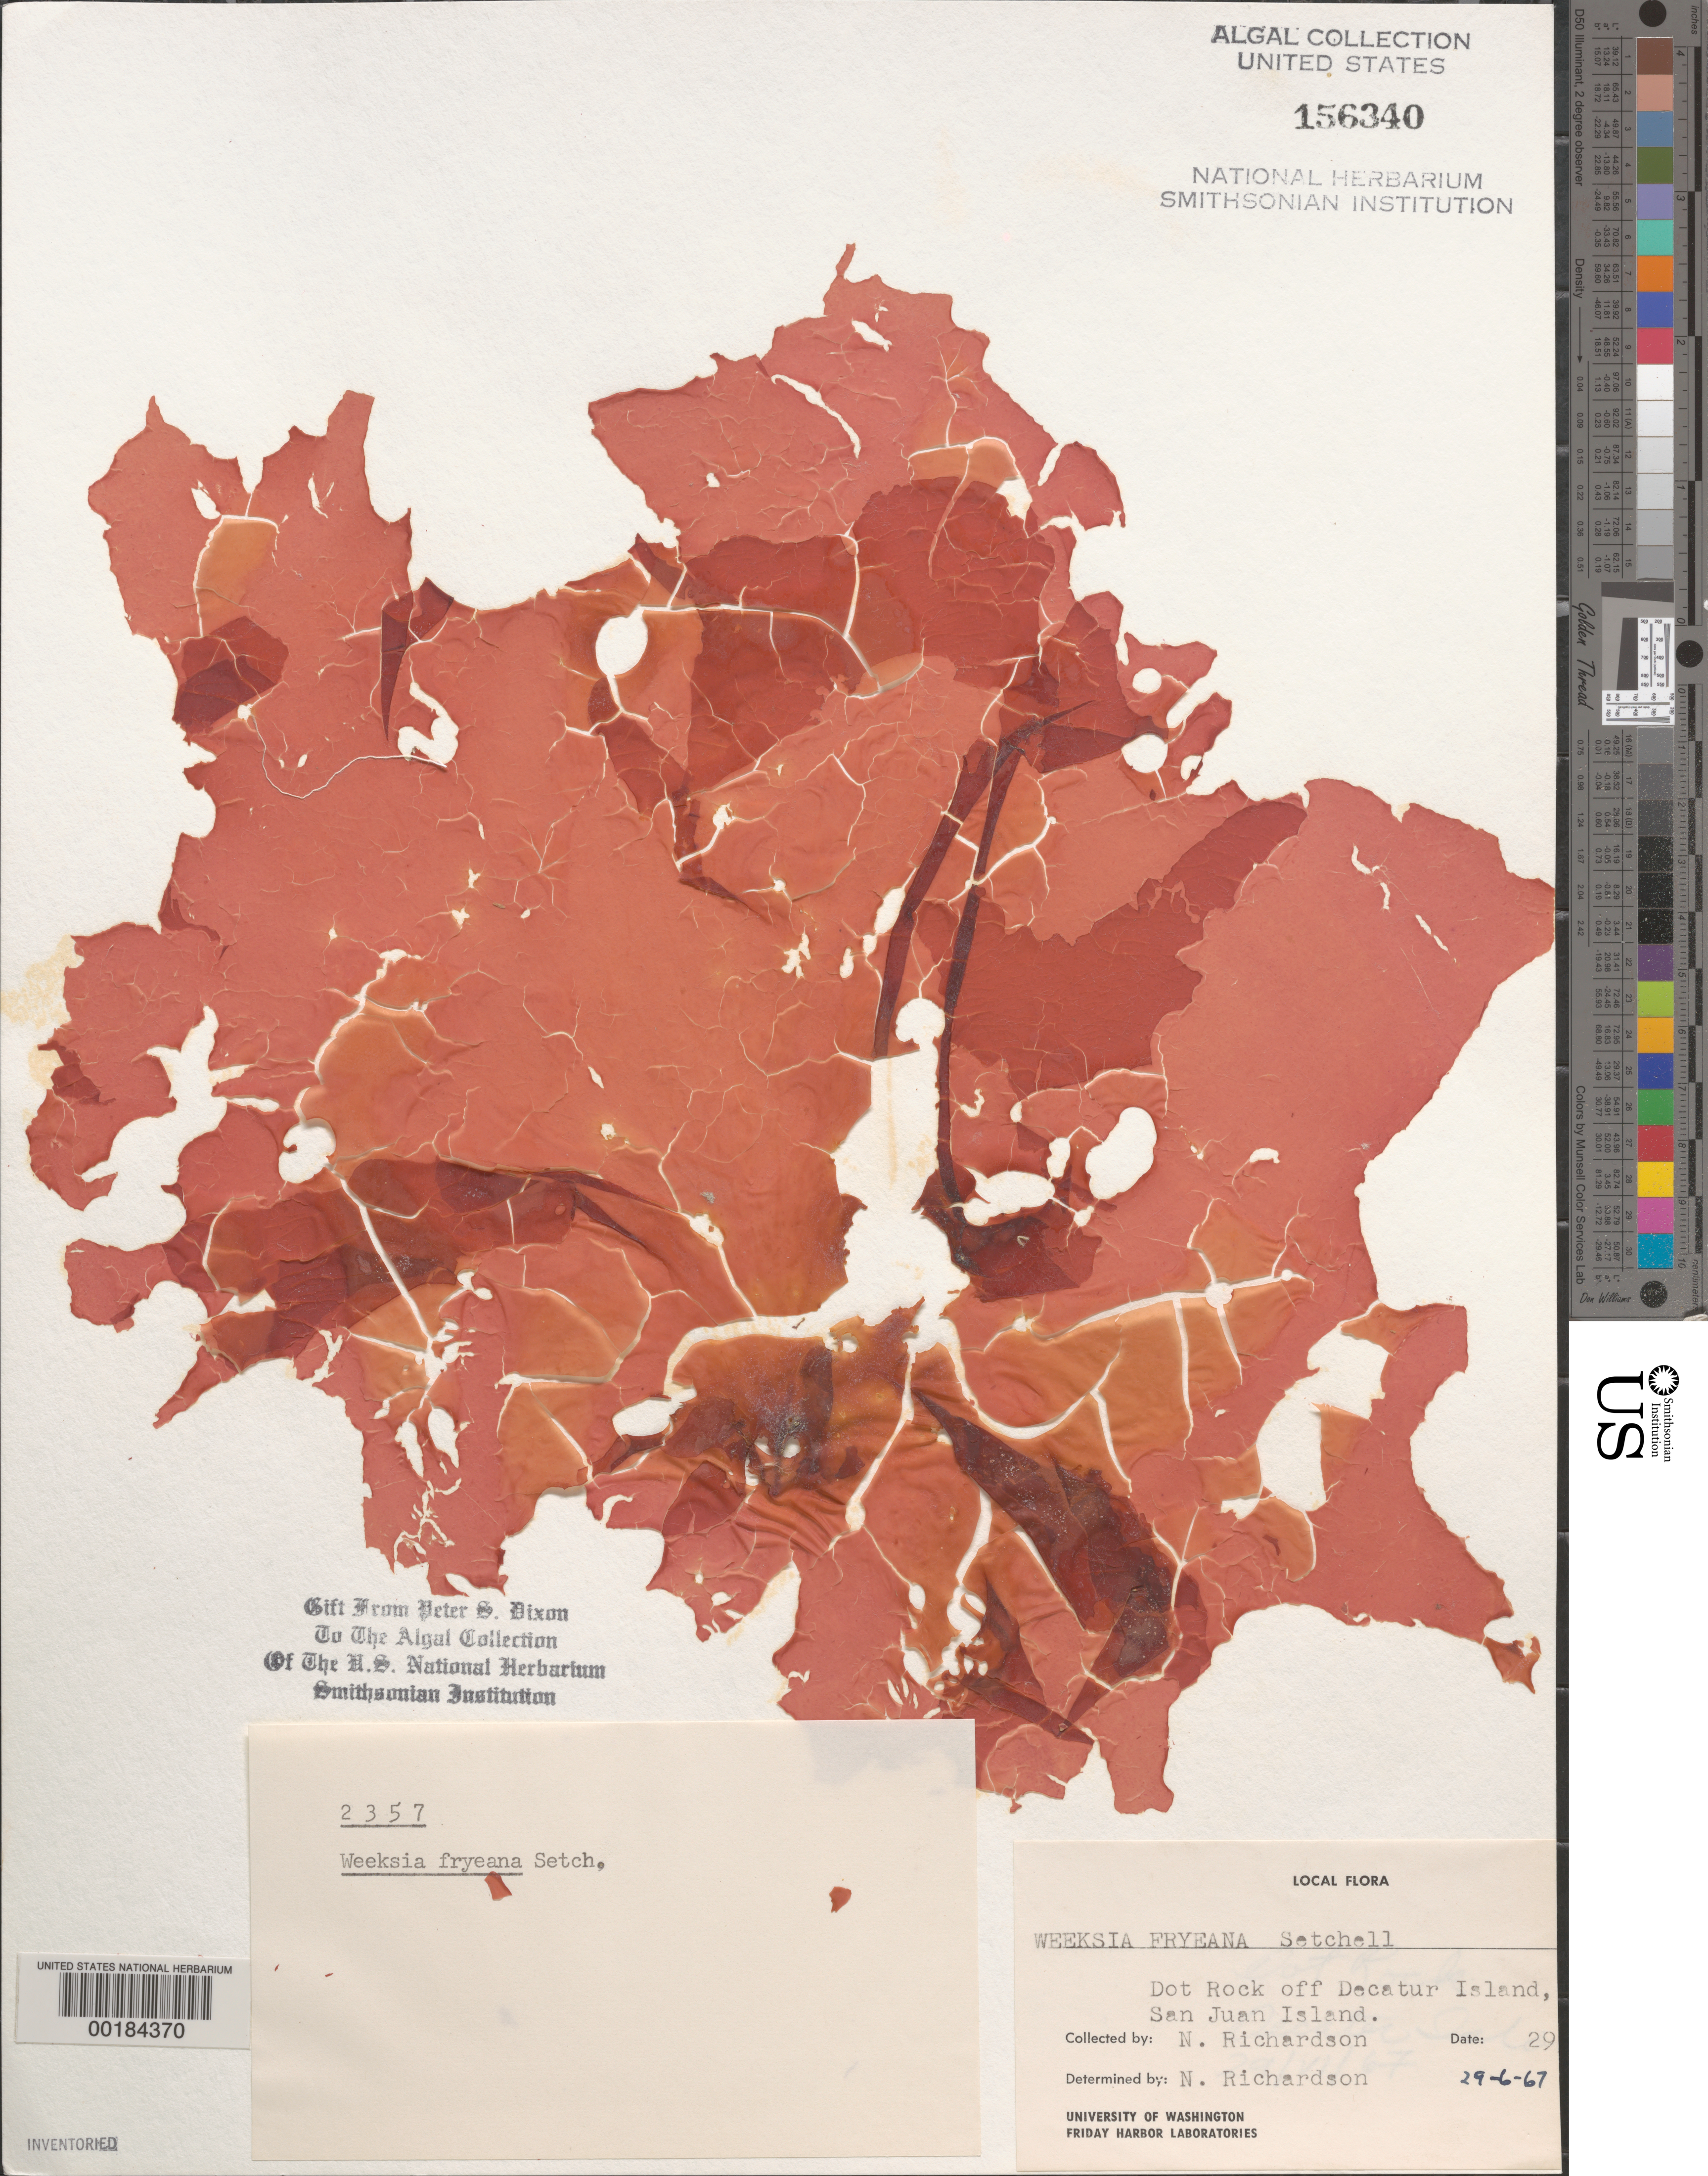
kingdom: Plantae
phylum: Rhodophyta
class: Florideophyceae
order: Gigartinales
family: Dumontiaceae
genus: Weeksia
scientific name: Weeksia coccinea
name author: (Harv.) S.C. Lindstrom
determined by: Algae name updating Project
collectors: N. Richardson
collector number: PSD 2357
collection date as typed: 29 Jun 1967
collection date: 1967-06-29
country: United States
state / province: Washington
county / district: San Juan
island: San Juan Islands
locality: Dot Rock, off Decatur Island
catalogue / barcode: US 156340